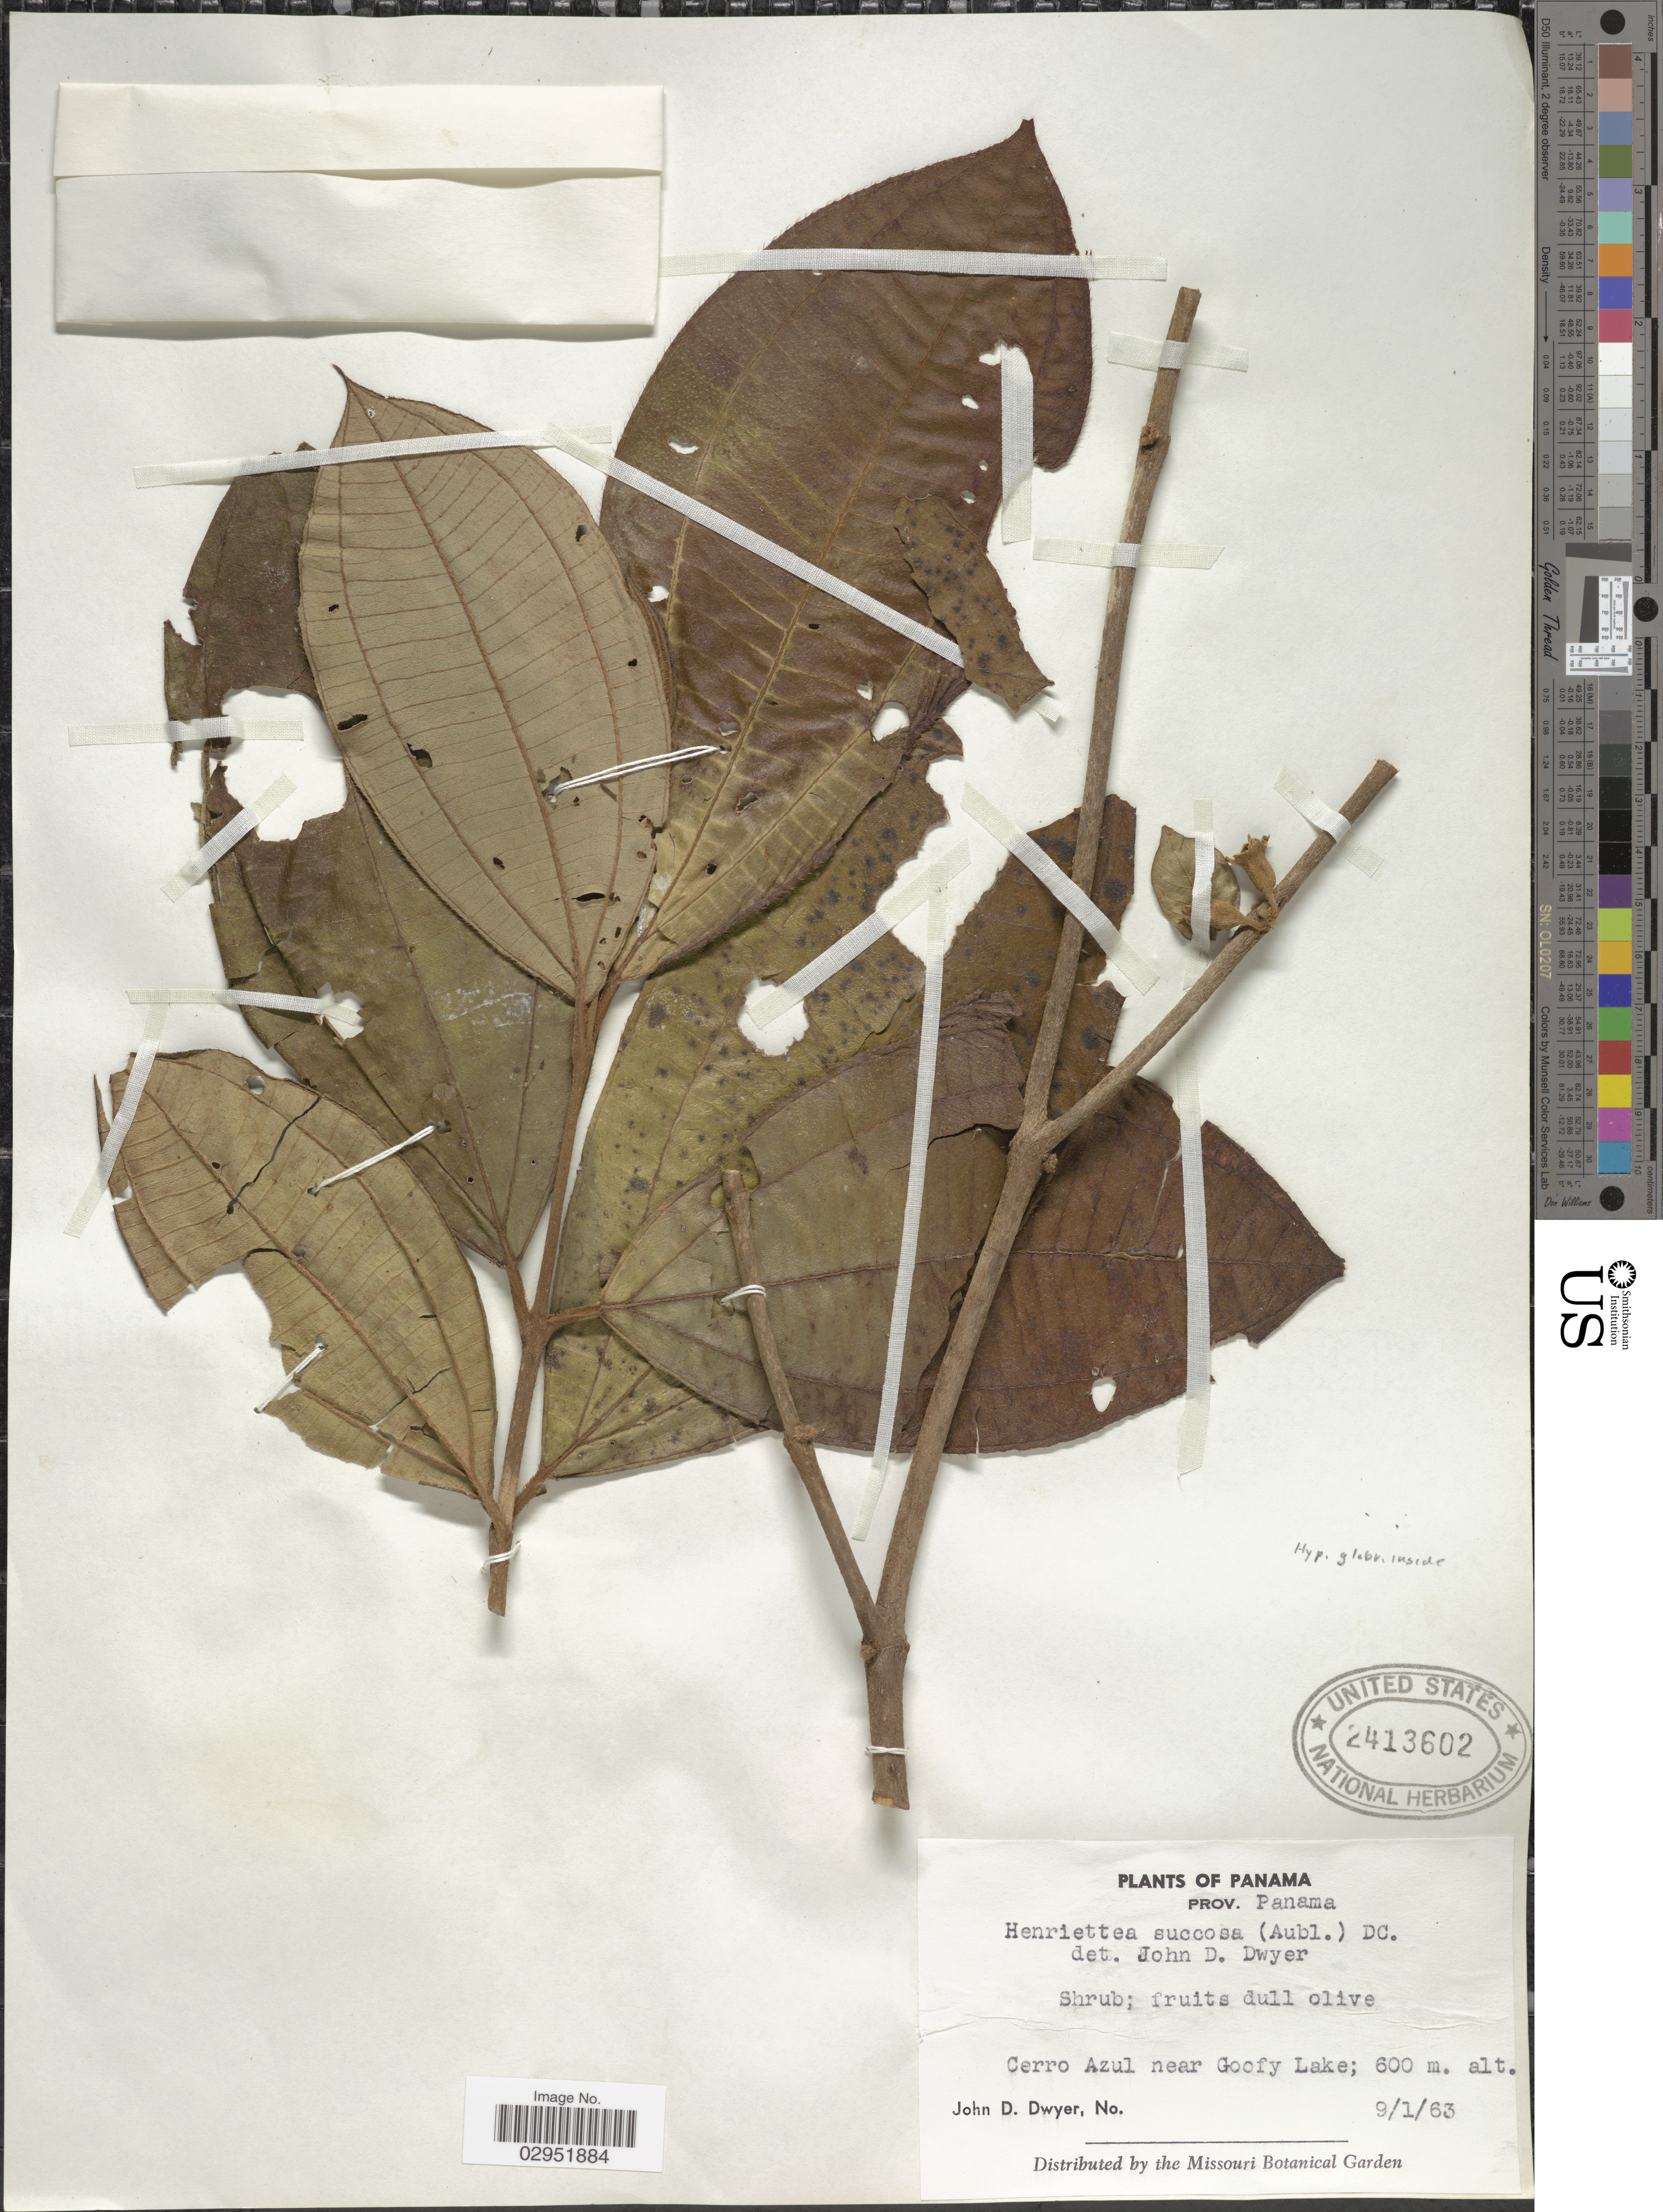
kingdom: Plantae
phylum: Tracheophyta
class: Magnoliopsida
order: Myrtales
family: Melastomataceae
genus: Henriettea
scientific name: Henriettea succosa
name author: (Aubl.) DC.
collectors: J. D. Dwyer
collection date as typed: Transcribed d/m/y: 9/1/63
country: Panama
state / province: Panamá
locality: Cerro Azul near Goofy Lake.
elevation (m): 600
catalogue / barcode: US 2413602